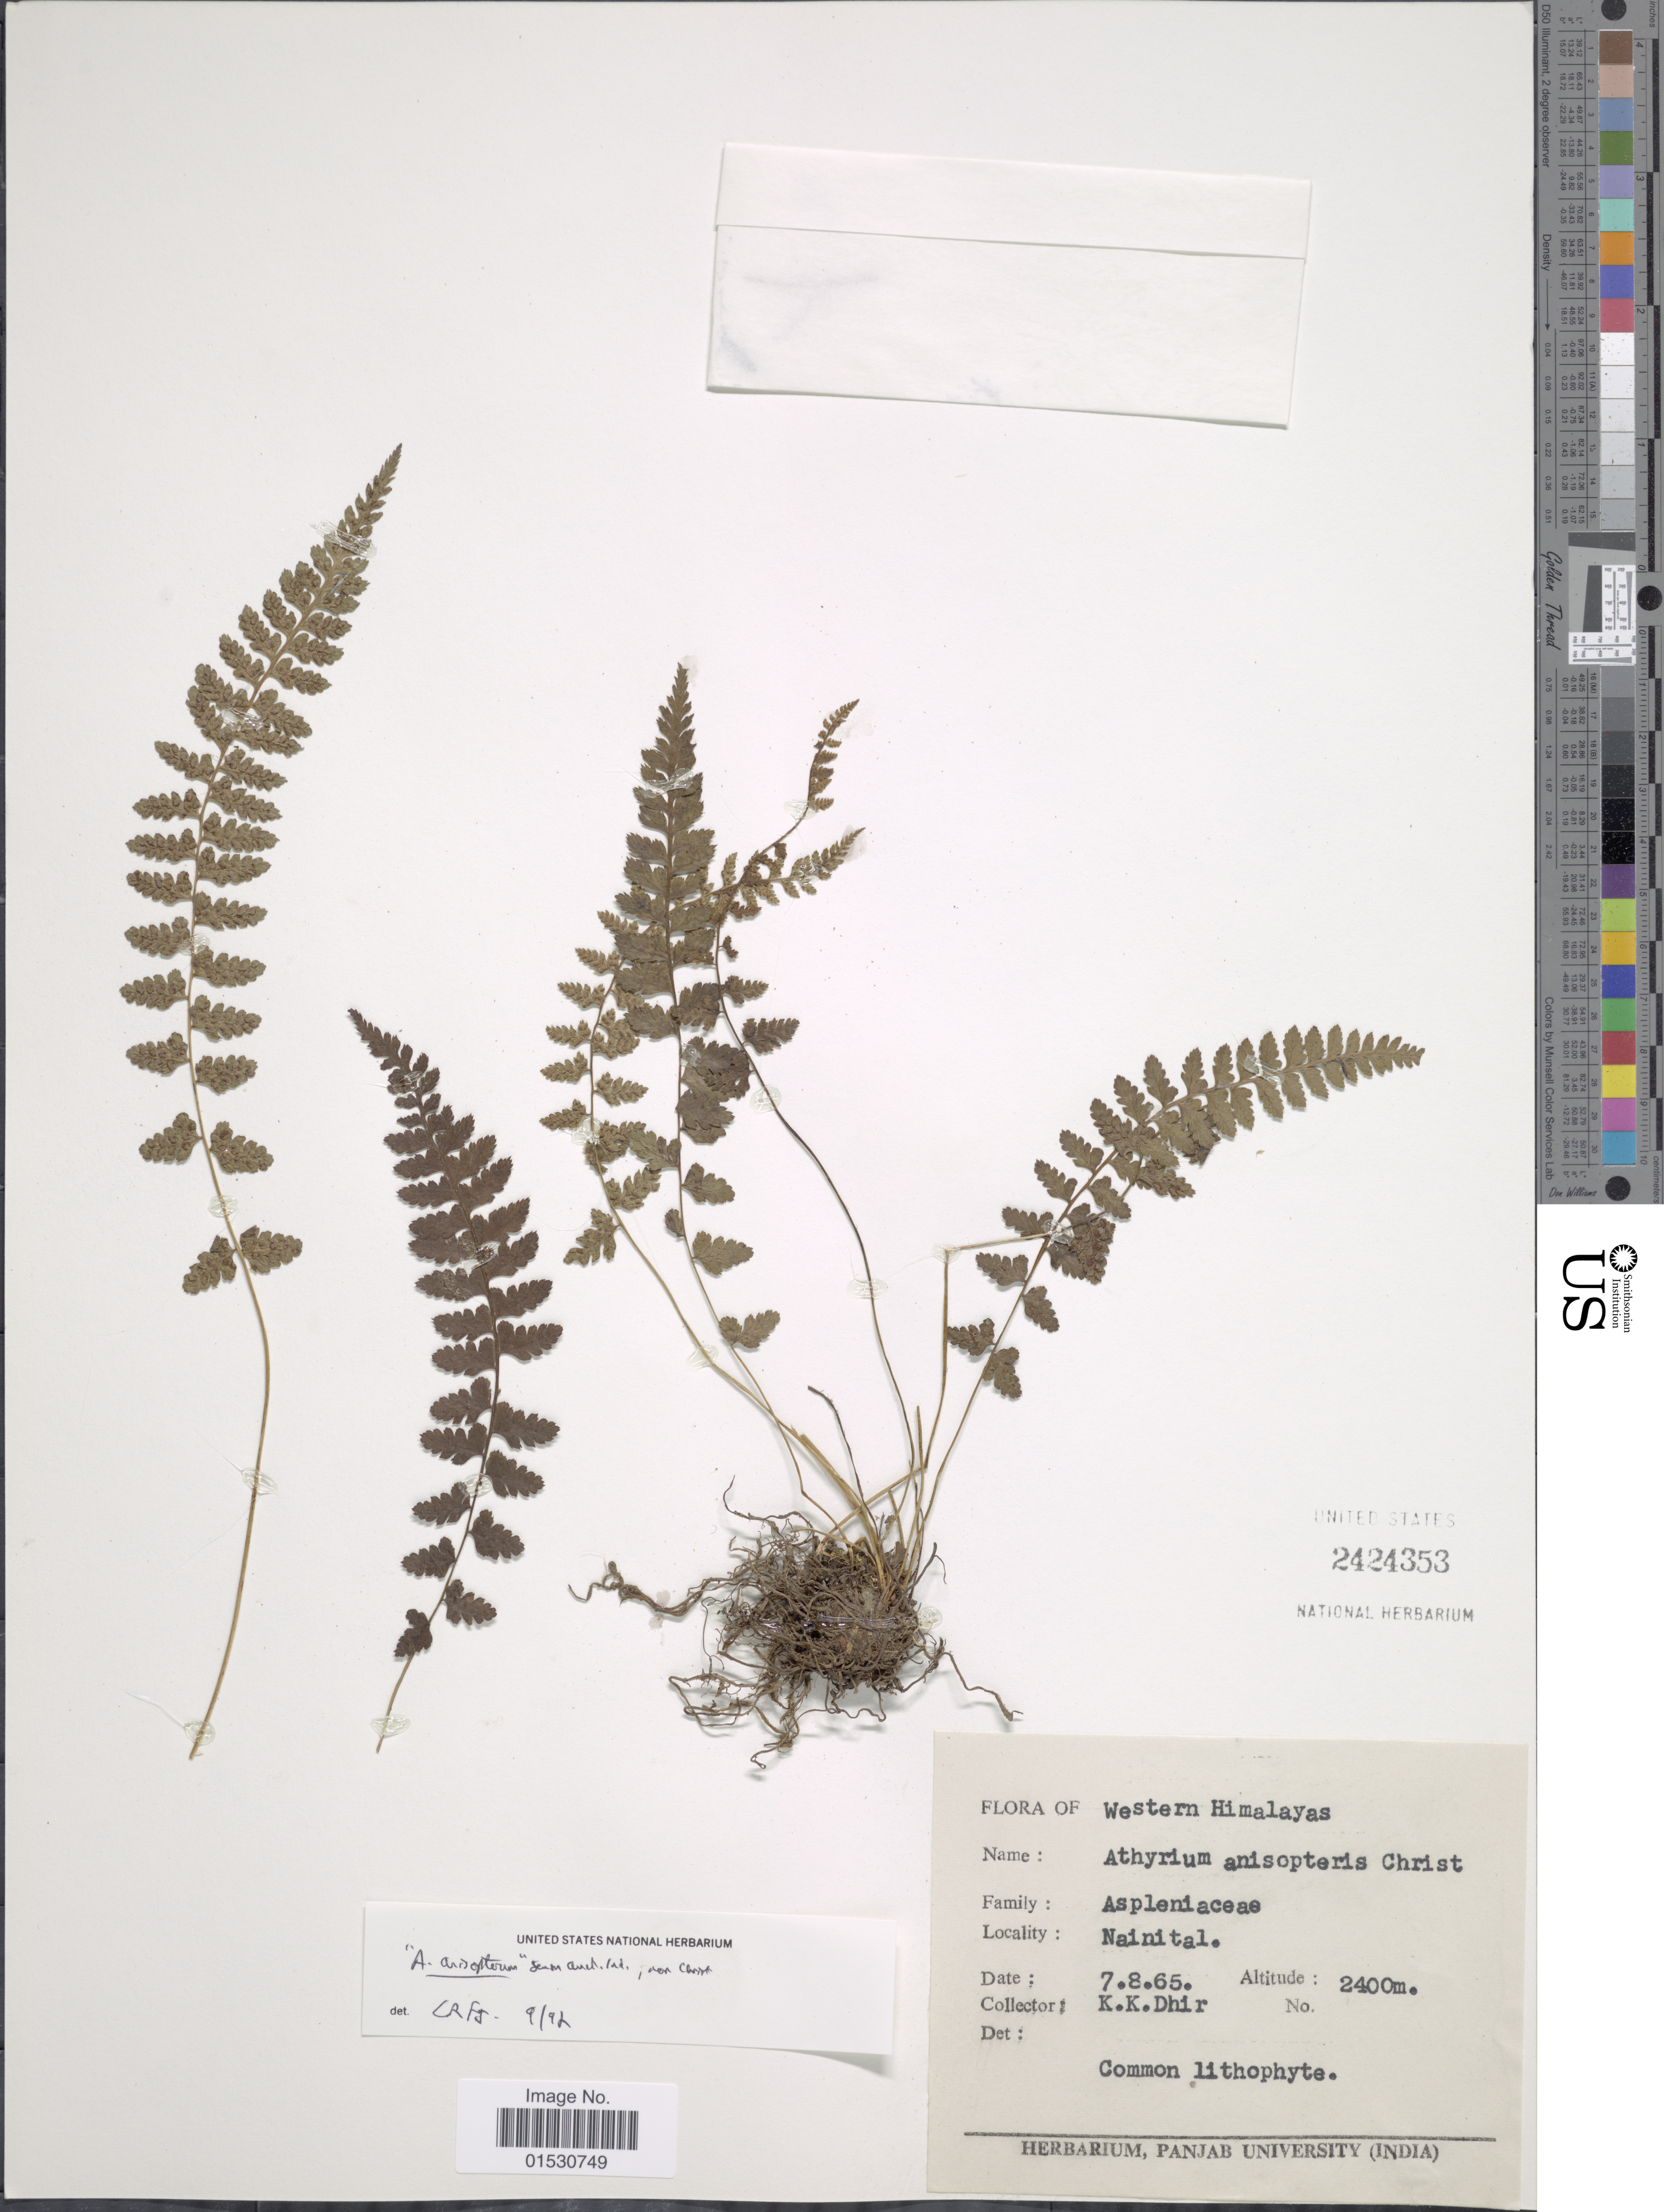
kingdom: Plantae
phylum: Tracheophyta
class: Polypodiopsida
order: Polypodiales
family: Athyriaceae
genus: Athyrium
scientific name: Athyrium macrocarpon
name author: Bedd.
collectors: K. Dhir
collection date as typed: Transcribed d/m/y: 7/8/65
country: India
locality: Western Himalayas, Nainital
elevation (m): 2400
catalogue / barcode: US 2424353